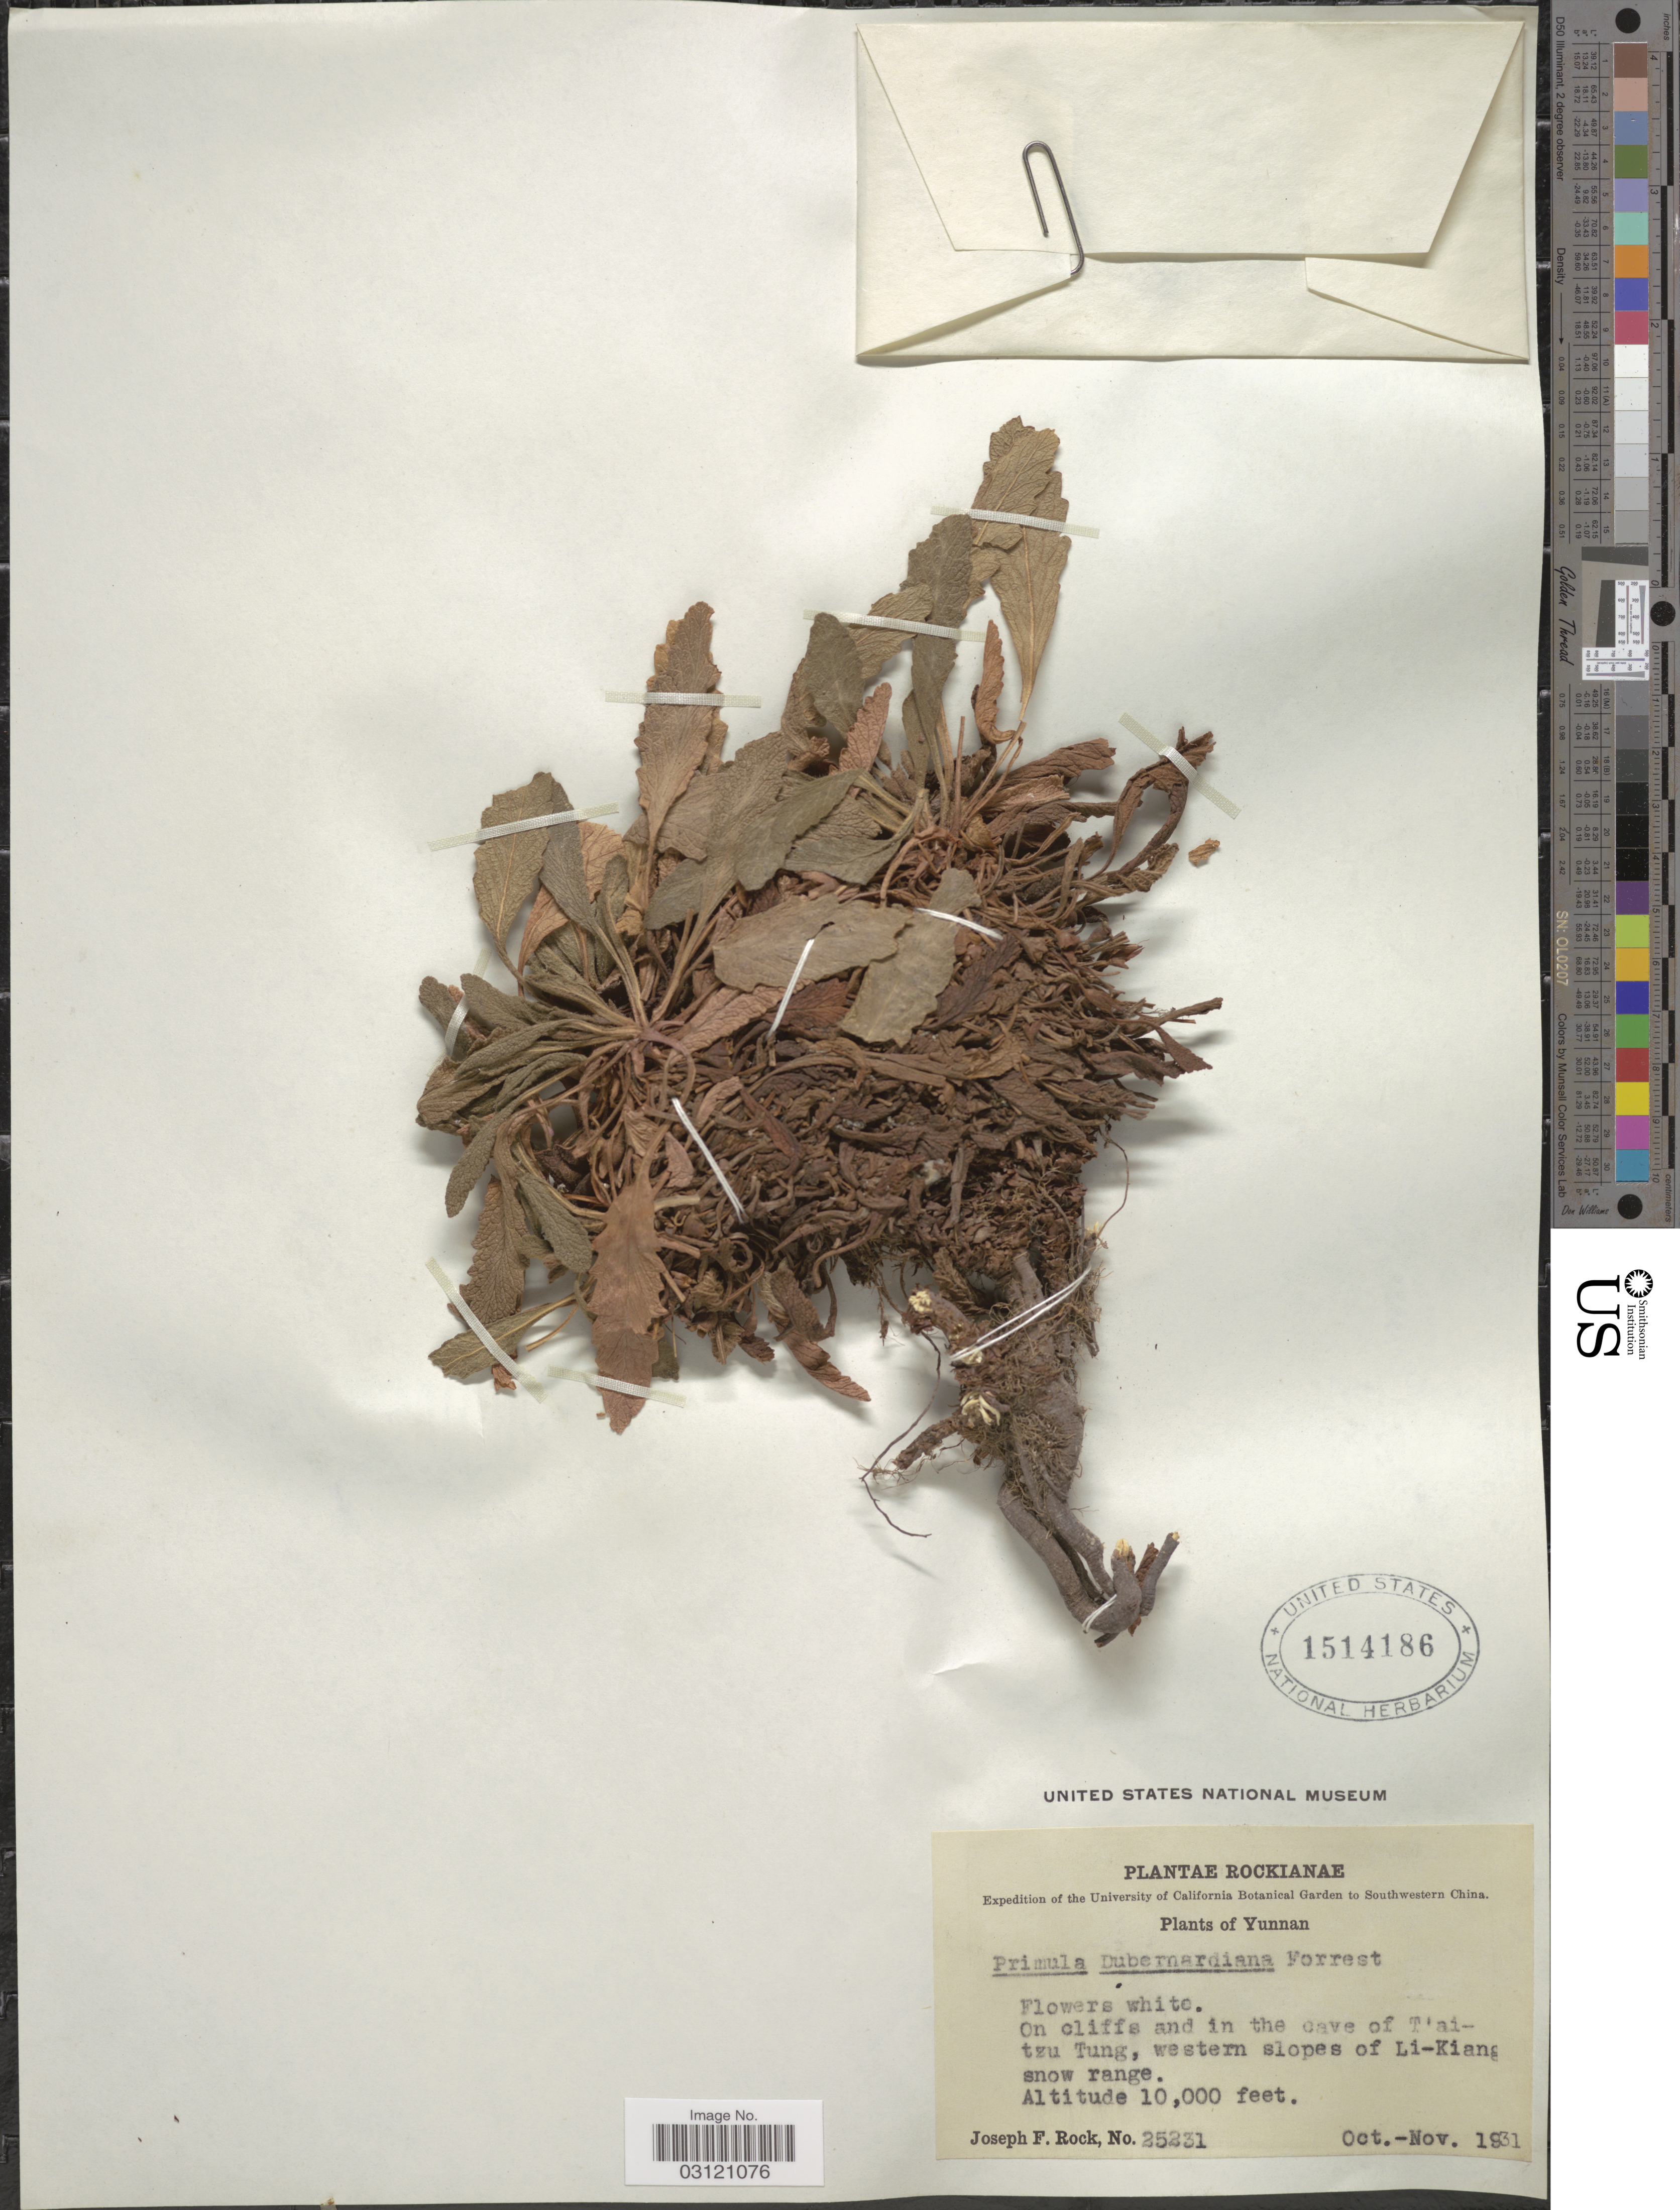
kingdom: Plantae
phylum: Tracheophyta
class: Magnoliopsida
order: Ericales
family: Primulaceae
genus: Primula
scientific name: Primula dubernardiana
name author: Forrest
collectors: J. F. Rock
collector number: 25231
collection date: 1931-10/1931-11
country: China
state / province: Yunnan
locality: Southwestern China. On cliffs and in the cave of T'aitzu Tung, western slopes of Li-Kiang snow range.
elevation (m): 3048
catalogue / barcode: US 1514186